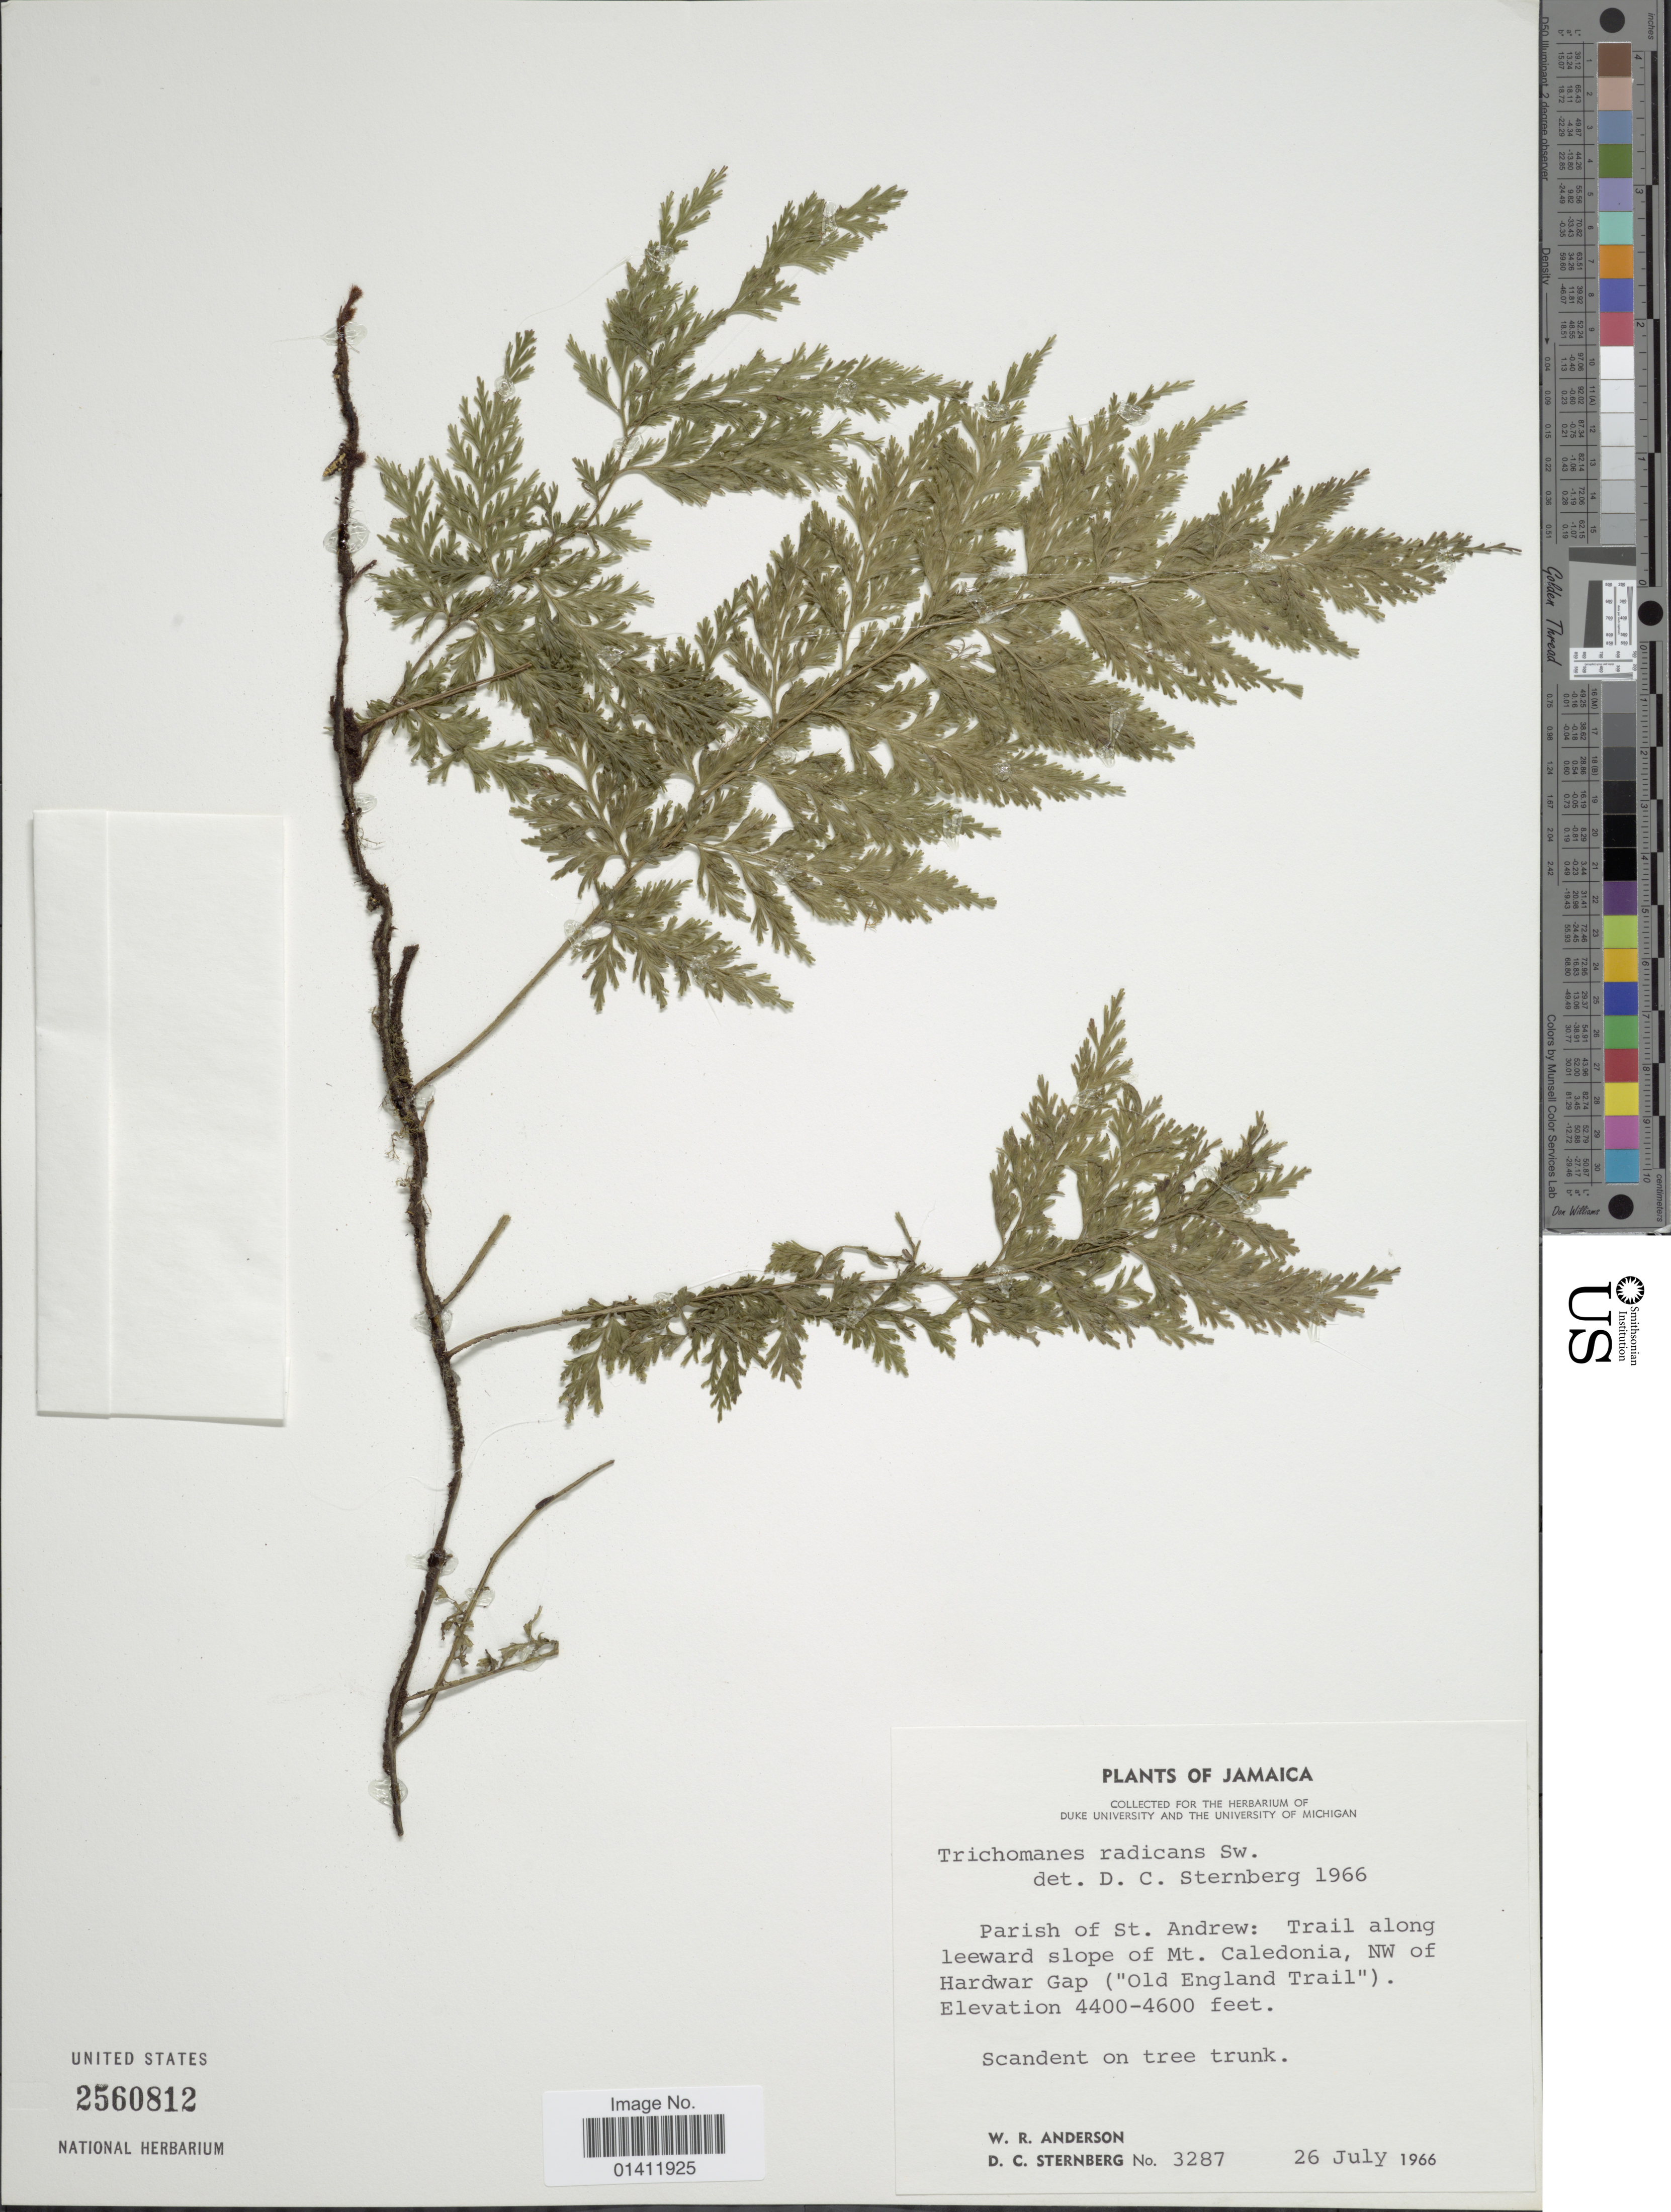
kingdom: Plantae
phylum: Tracheophyta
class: Polypodiopsida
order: Hymenophyllales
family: Hymenophyllaceae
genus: Vandenboschia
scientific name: Vandenboschia radicans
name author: (Sw.) Copel.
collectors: W. Anderson & D. Sternberg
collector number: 3287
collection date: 1966-07-26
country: Jamaica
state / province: Saint Andrew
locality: Parish of St. Andrew: Trail along leeward slope of Mt. Caledonia, NW of Hardwar Gap ('Old England Trail').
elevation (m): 1341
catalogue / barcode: US 2560812